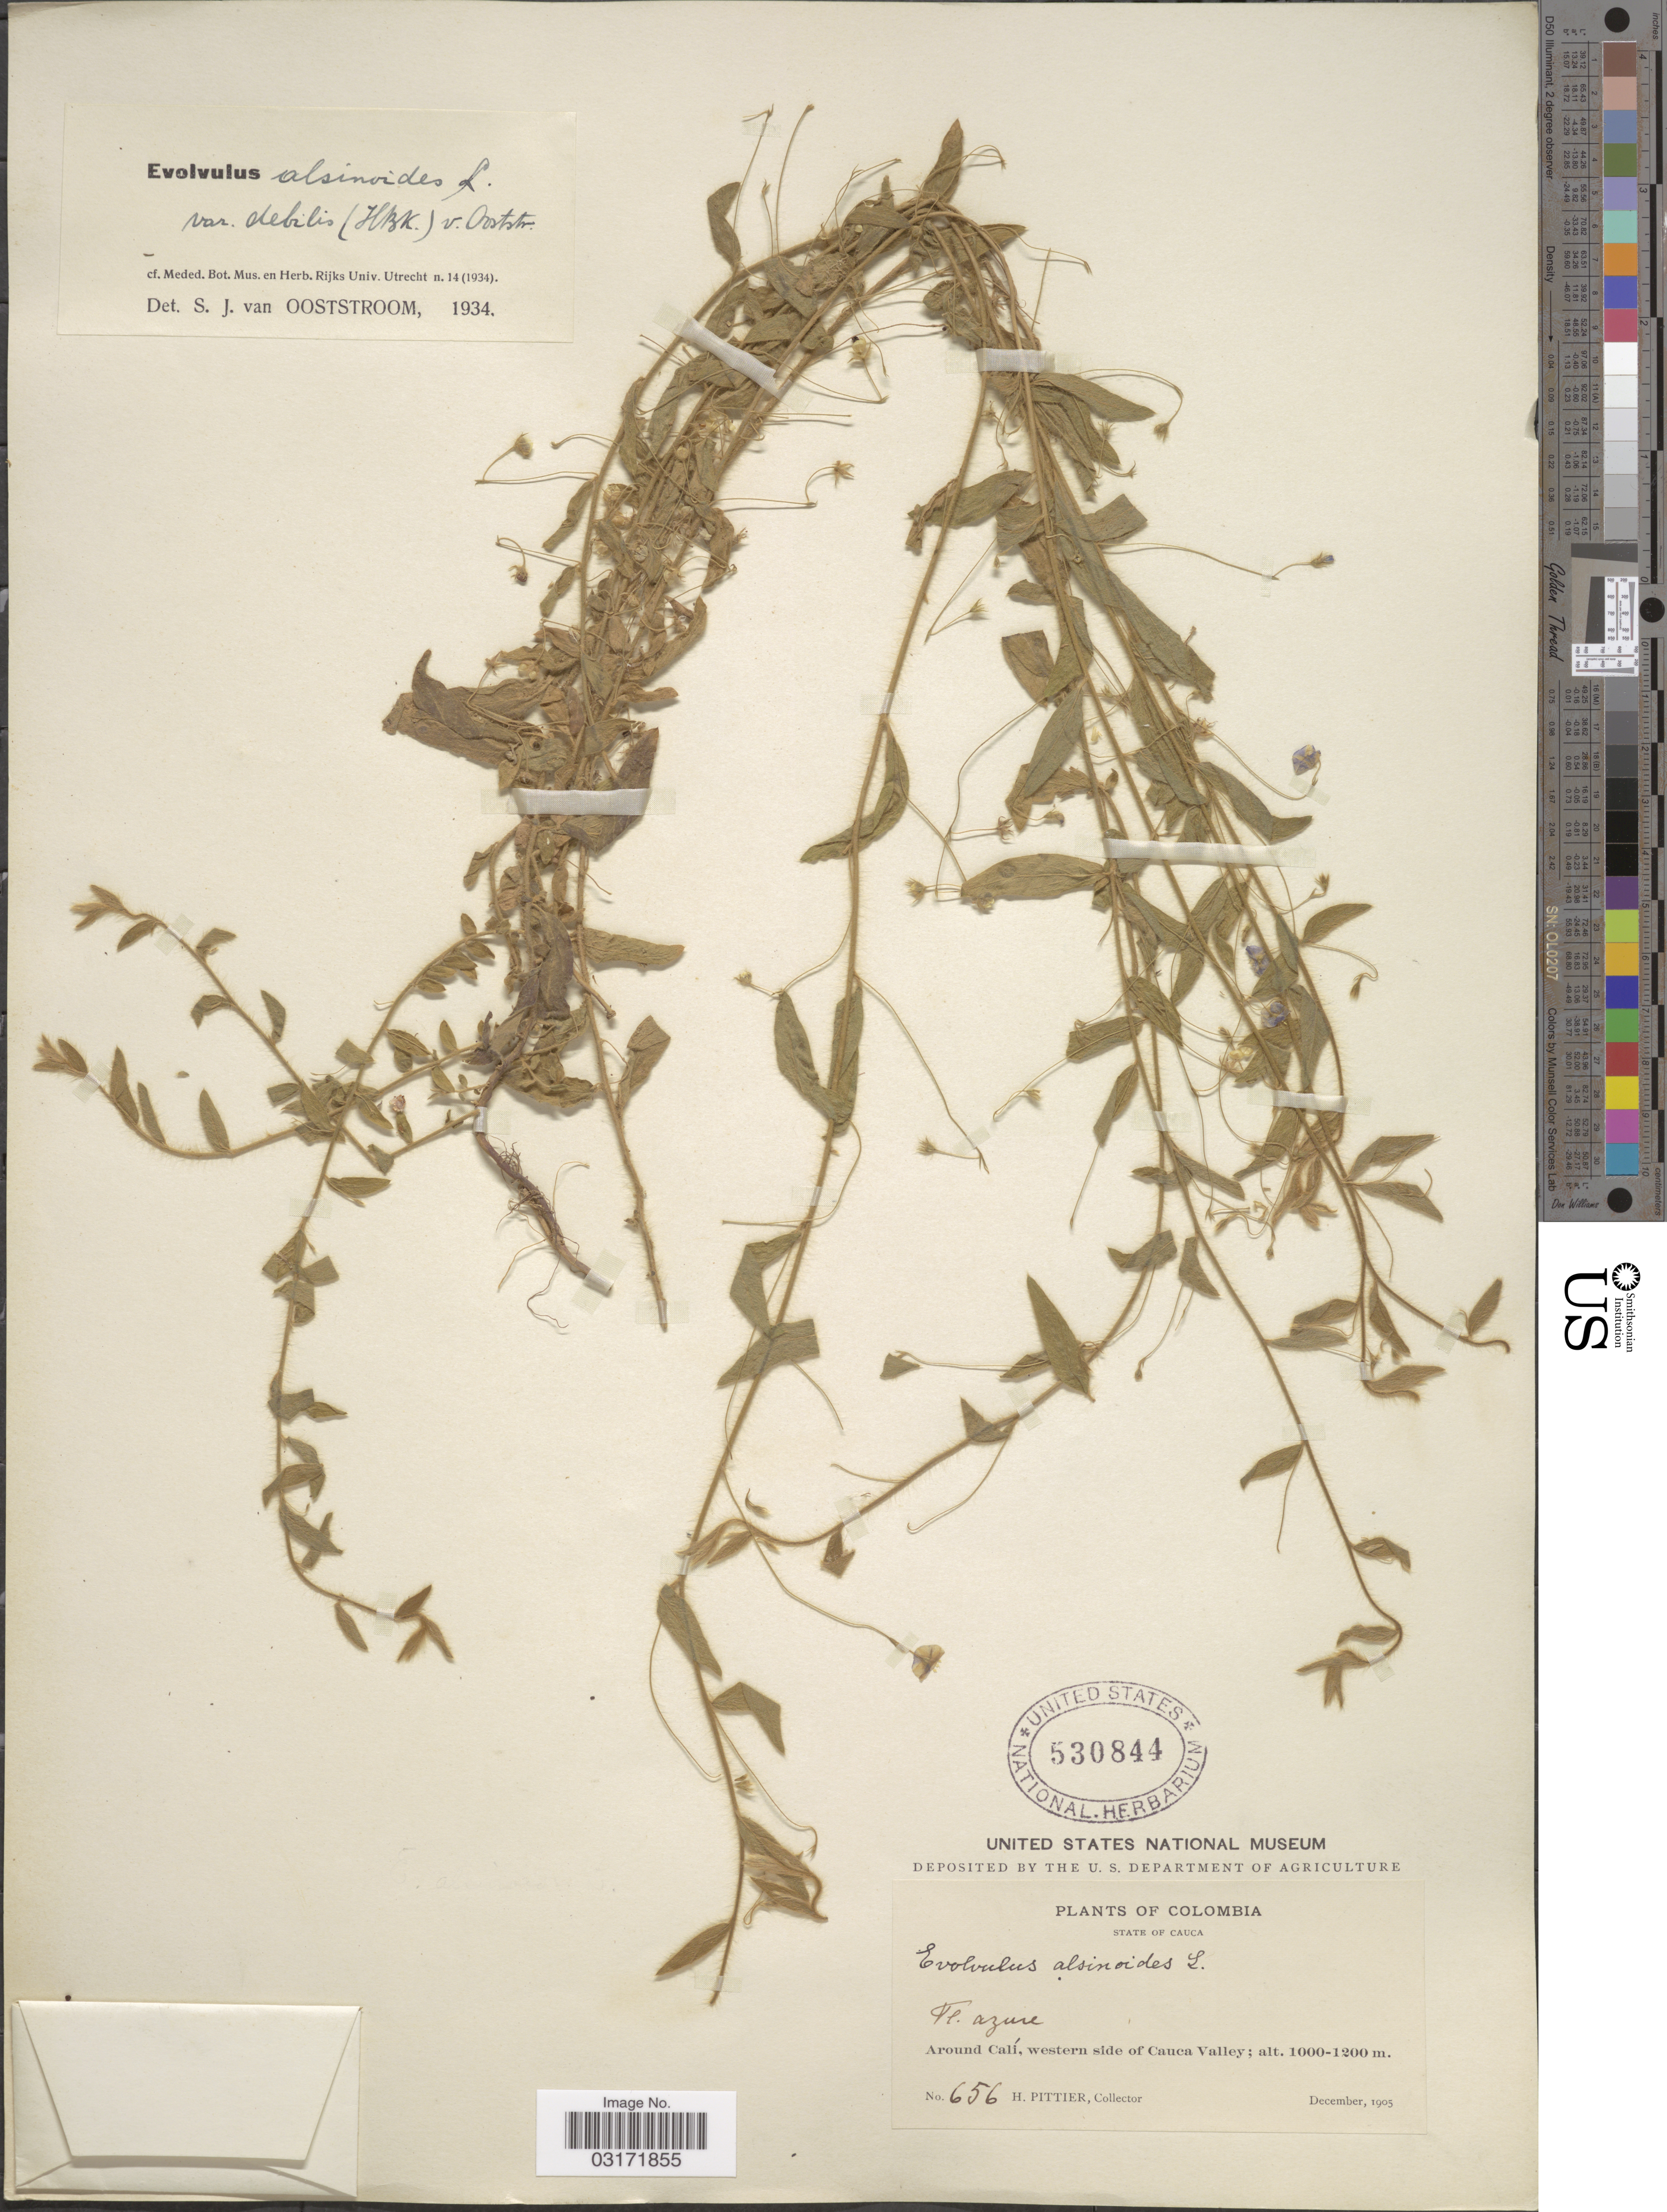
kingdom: Plantae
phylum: Tracheophyta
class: Magnoliopsida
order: Solanales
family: Convolvulaceae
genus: Evolvulus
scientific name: Evolvulus alsinoides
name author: (L.) L.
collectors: H. F. Pittier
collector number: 656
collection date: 1905-12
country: Colombia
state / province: Cauca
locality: Around Calí, western side of Cauca Valley.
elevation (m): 1000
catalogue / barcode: US 530844